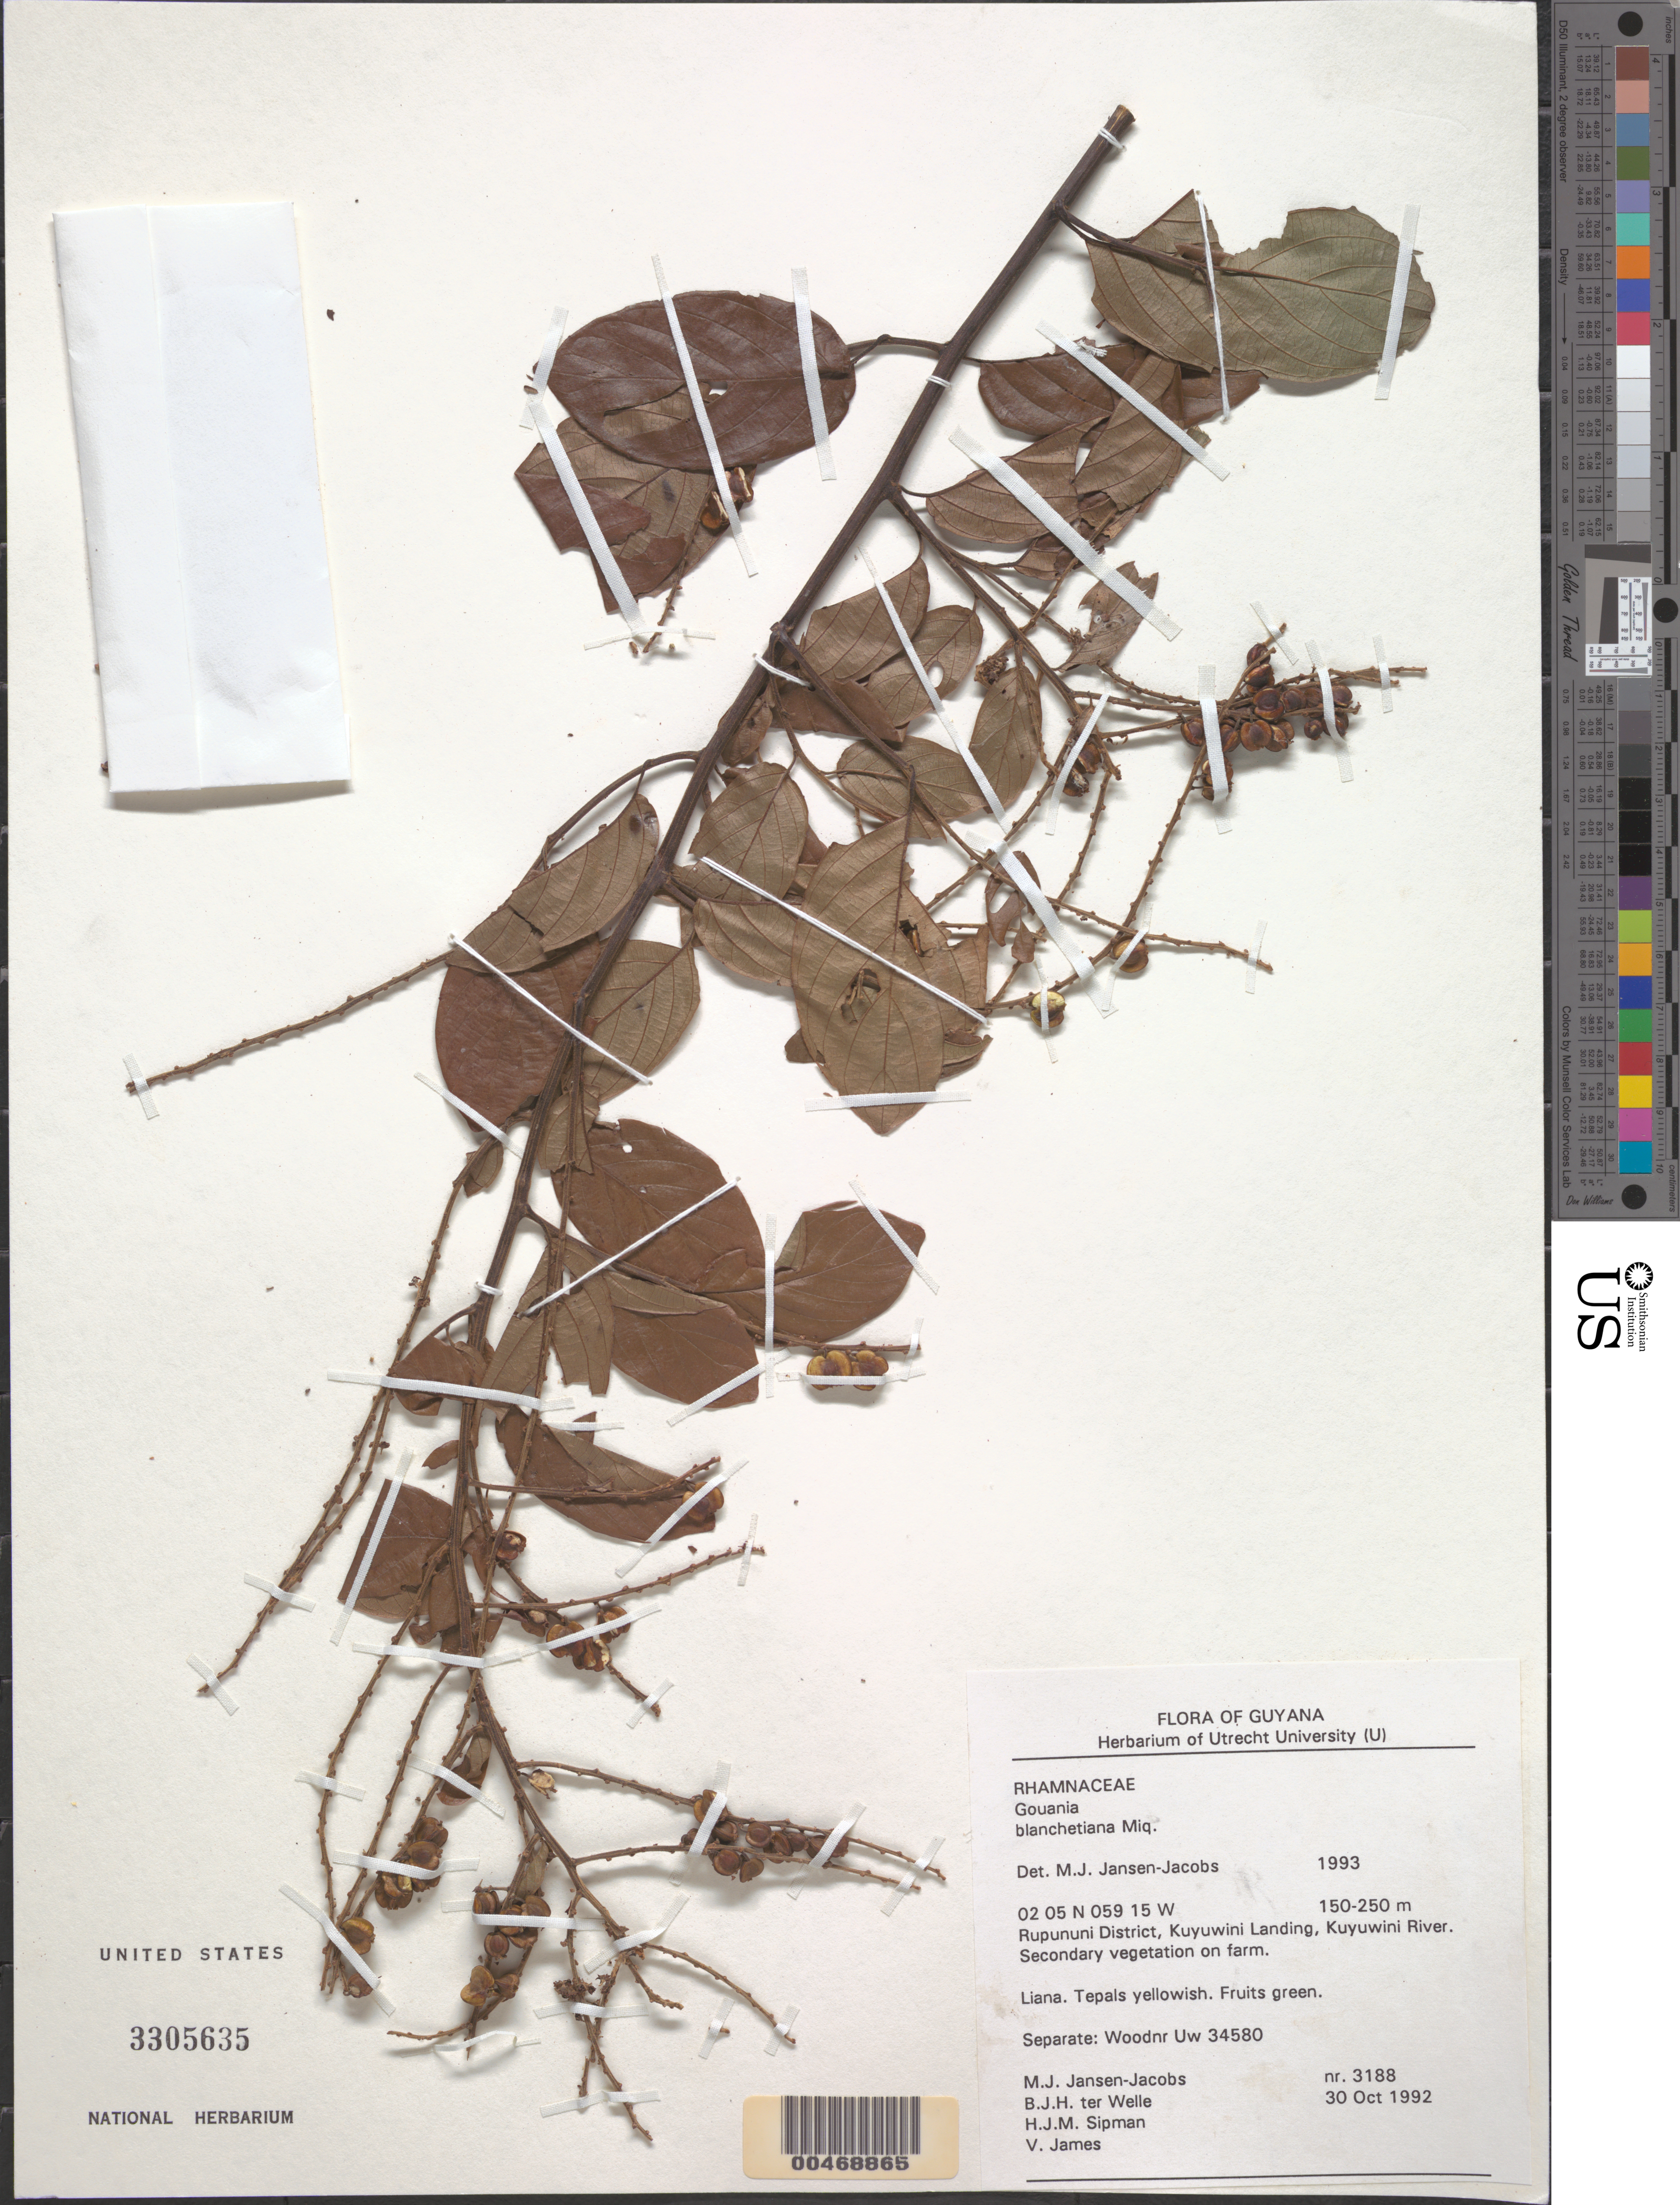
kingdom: Plantae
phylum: Tracheophyta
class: Magnoliopsida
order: Rosales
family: Rhamnaceae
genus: Gouania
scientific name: Gouania blanchetiana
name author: Miq.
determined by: Jansen-Jacobs, M. J., (U), Nationaal Herbarium Nederland, Utrecht University branch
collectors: M. J. Jansen-Jacobs, B. Welle, H. J. M. Sipman & V. James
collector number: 3188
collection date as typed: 30-Oct-92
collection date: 1992-10-30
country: Guyana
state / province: U. Takutu-U. Essequibo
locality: Kuyuwini Landing, Kuyuwini River, Rupununi District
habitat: Secondary vegetation on farm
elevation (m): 150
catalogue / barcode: US 3305635